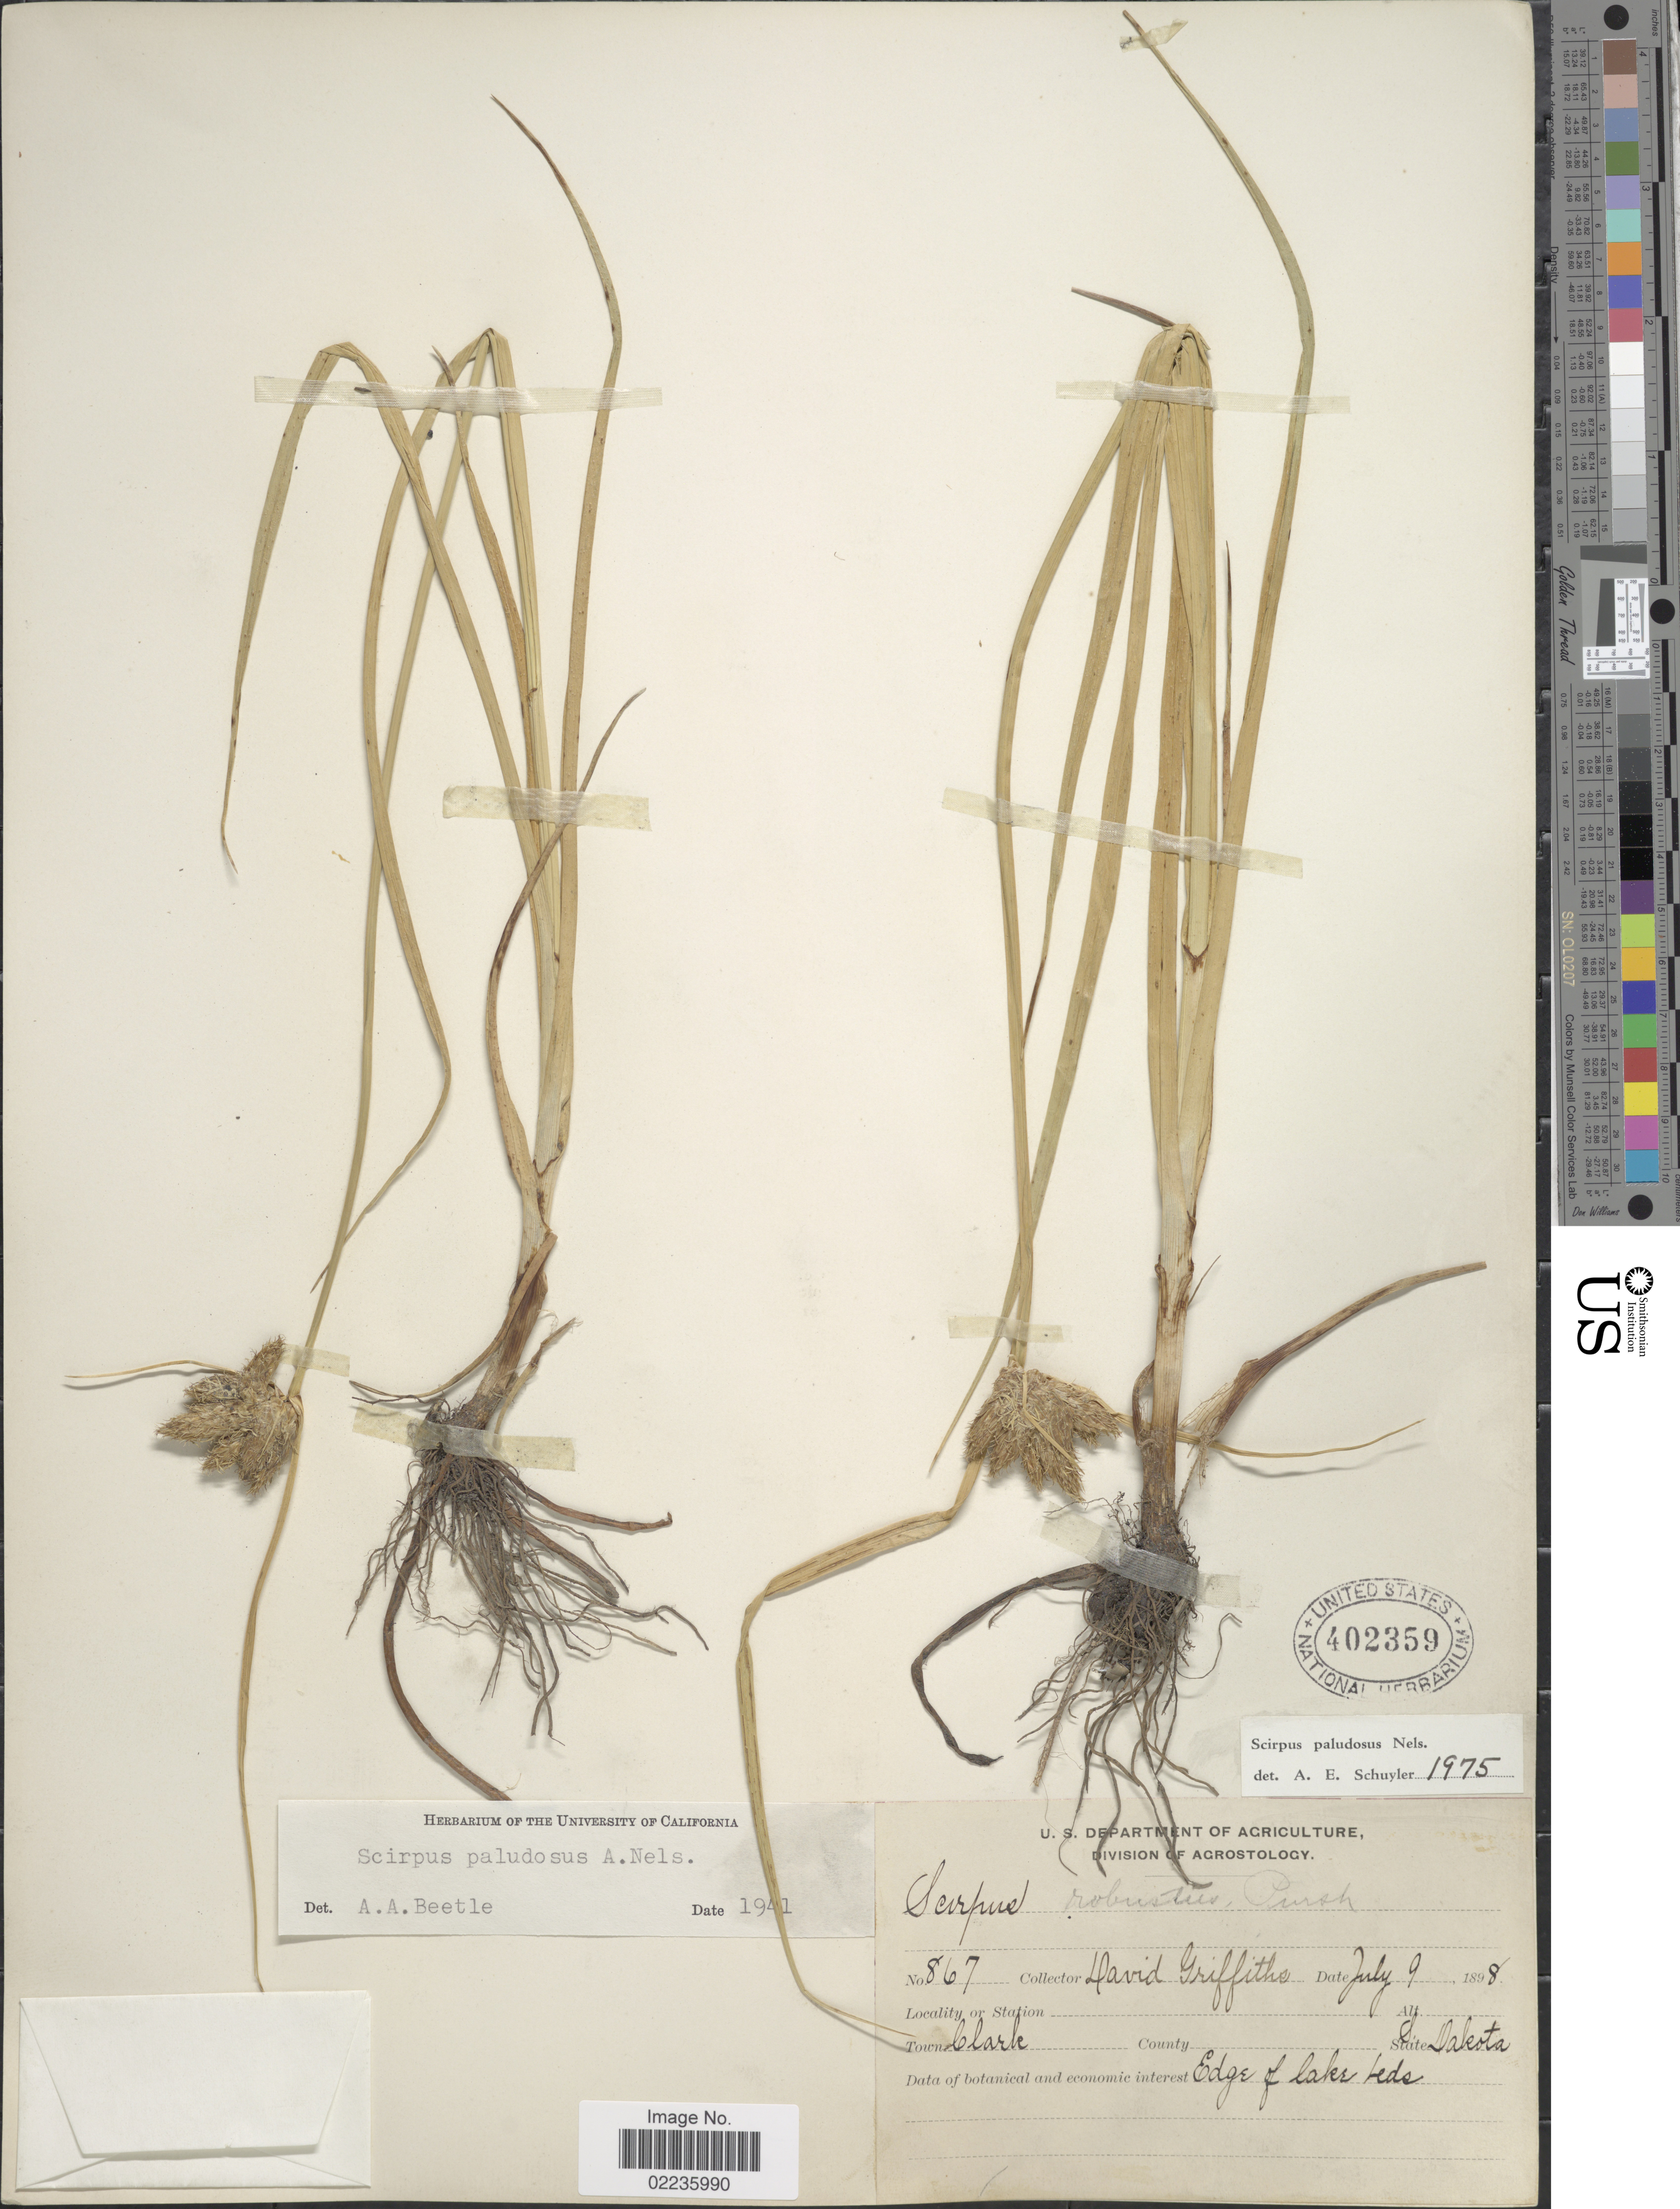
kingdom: Plantae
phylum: Tracheophyta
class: Liliopsida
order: Poales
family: Cyperaceae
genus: Bolboschoenus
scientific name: Bolboschoenus maritimus subsp. paludosus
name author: (A. Nelson) T. Koyama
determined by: Strong, M. T., (US), Smithsonian Institution - National Museum of Natural History (UNITED STATES)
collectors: D. Griffiths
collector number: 867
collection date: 1898-07-09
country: United States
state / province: South Dakota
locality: Town Clark. S. Dakota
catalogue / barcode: US 402359